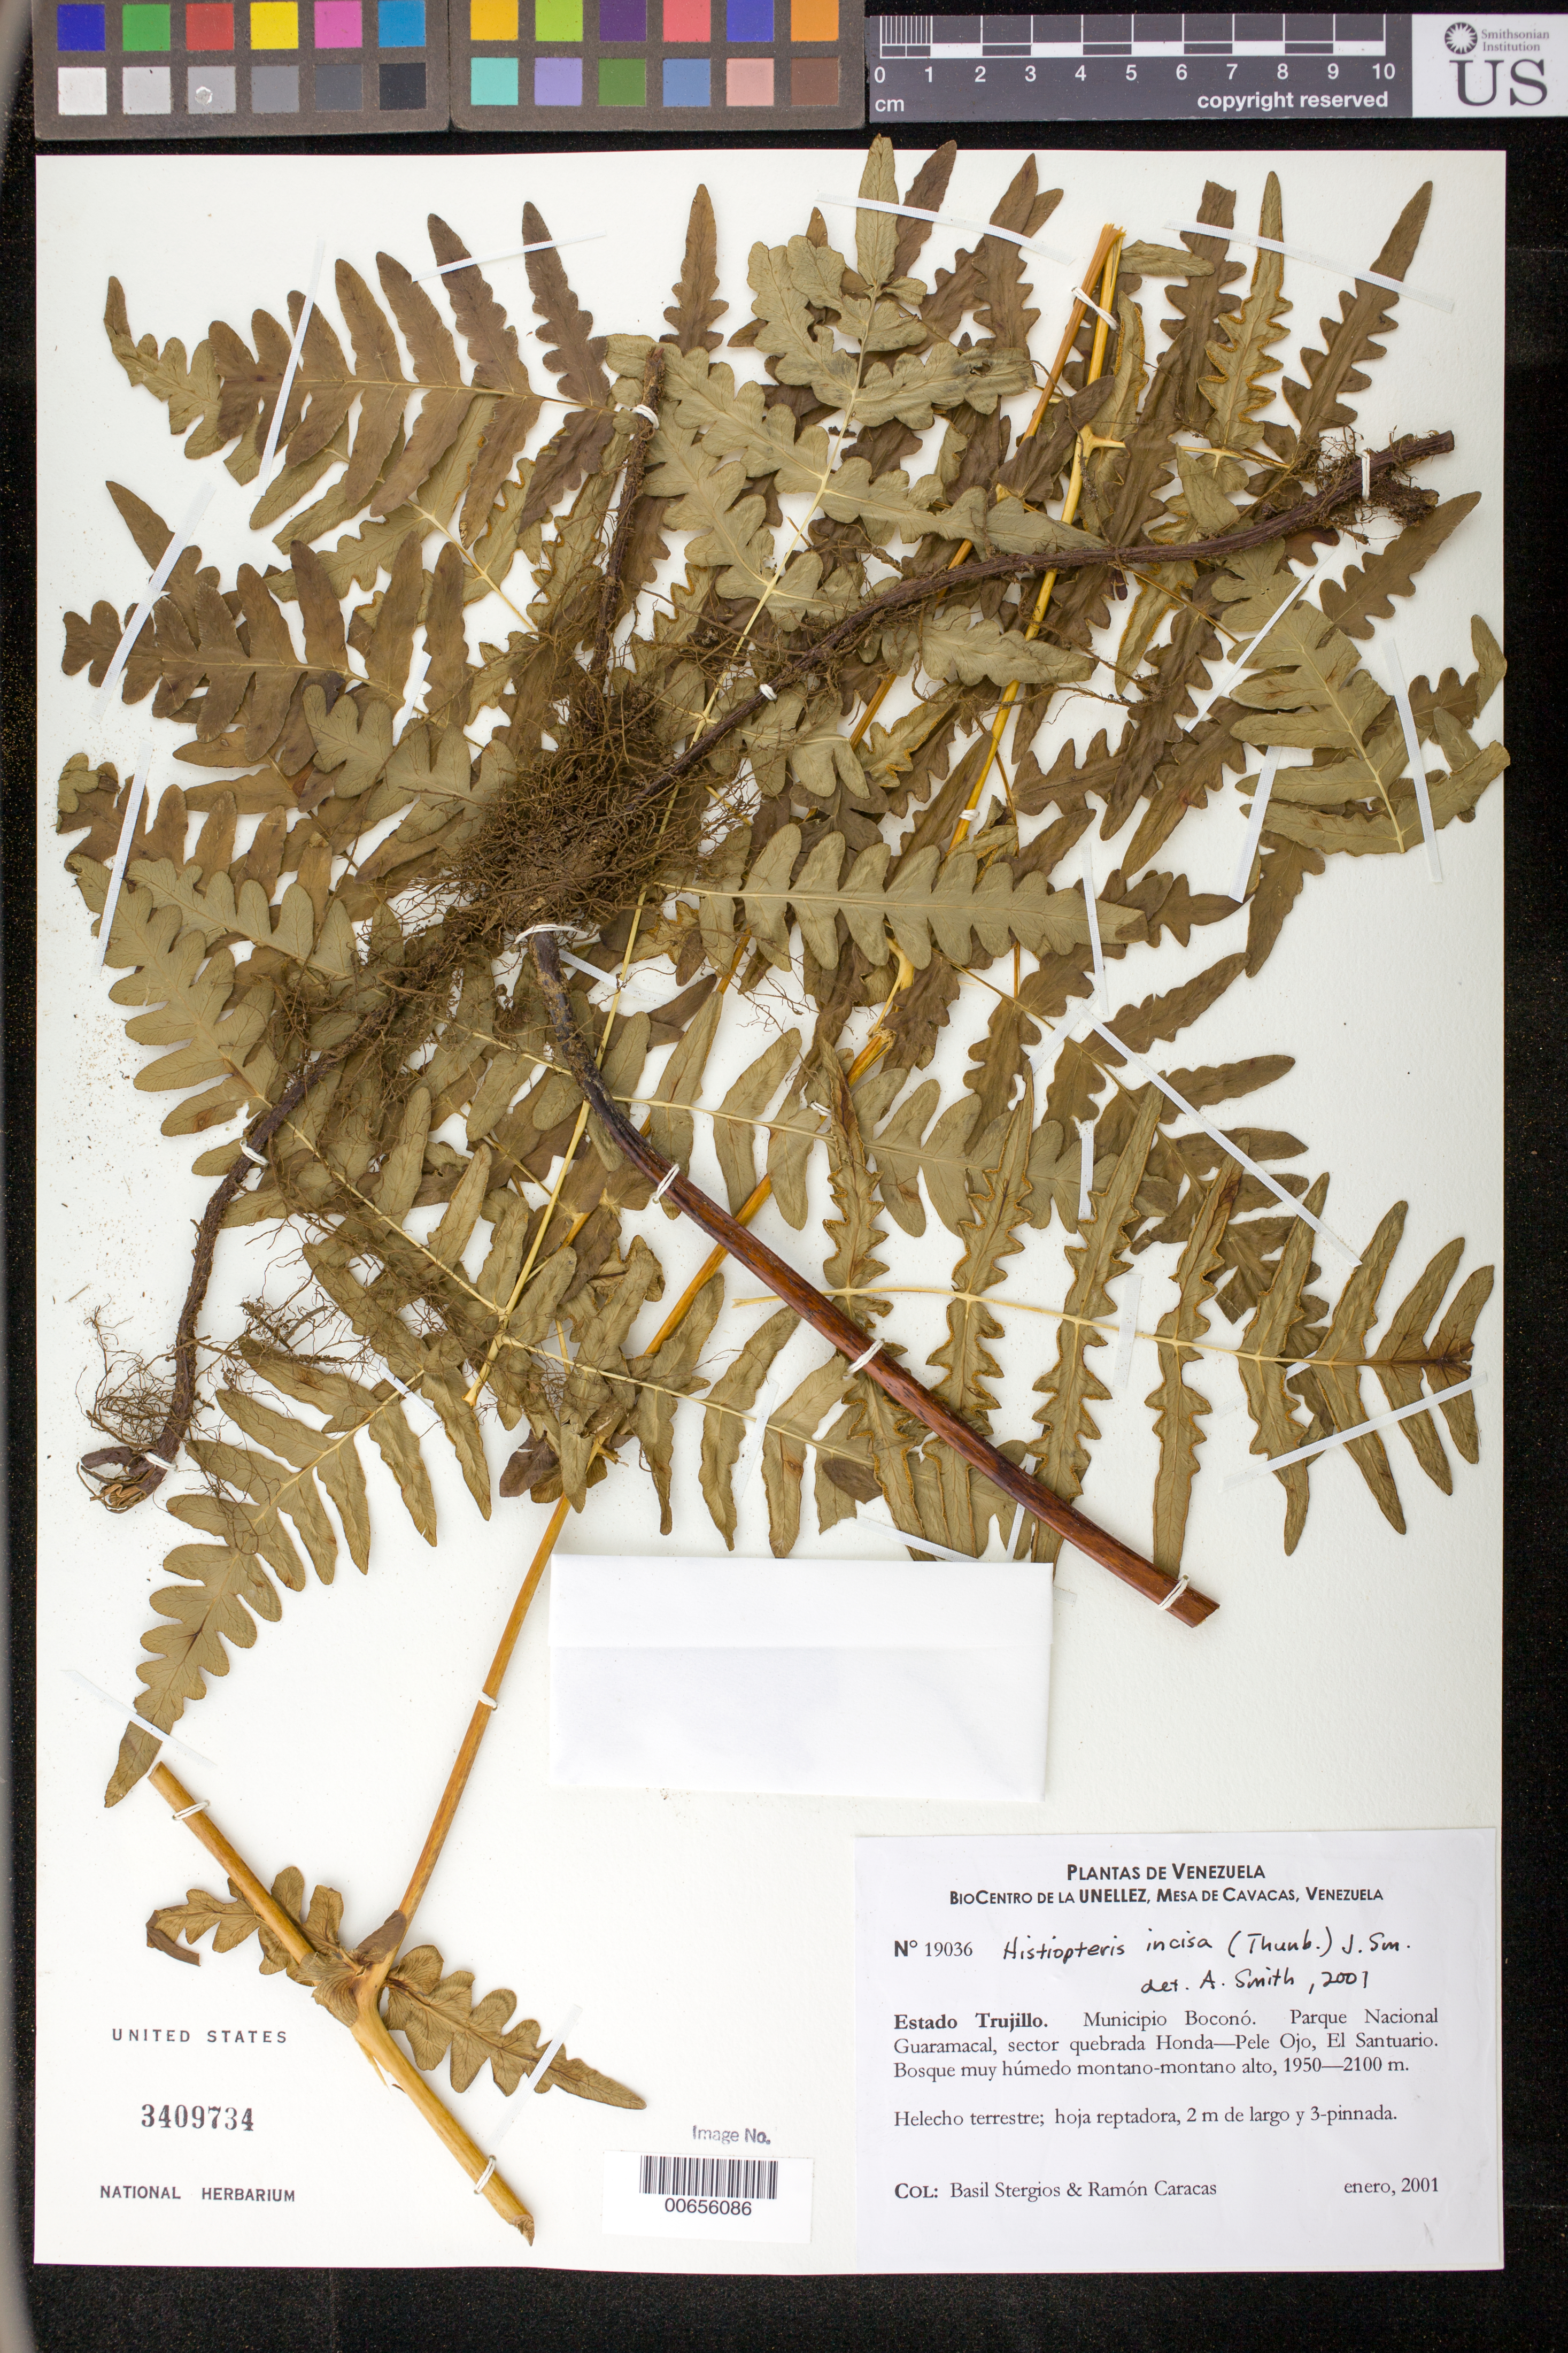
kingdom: Plantae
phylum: Tracheophyta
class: Polypodiopsida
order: Polypodiales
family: Dennstaedtiaceae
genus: Histiopteris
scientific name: Histiopteris incisa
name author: (Thunb.) J. Sm.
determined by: Smith, Alan R., (UC)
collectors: B. G. Stergios & R. Caracas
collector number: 19036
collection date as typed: Jan 2001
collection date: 2001-01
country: Venezuela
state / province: Trujillo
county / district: Boconó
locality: Parque Nacional Guaramacal, sector quebrada Honda-Pele Ojo, El Santuario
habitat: Bosque muy húmedo montano-montano alto.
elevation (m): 1950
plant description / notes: NY, PORT, UC, US, VEN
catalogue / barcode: US 3409734